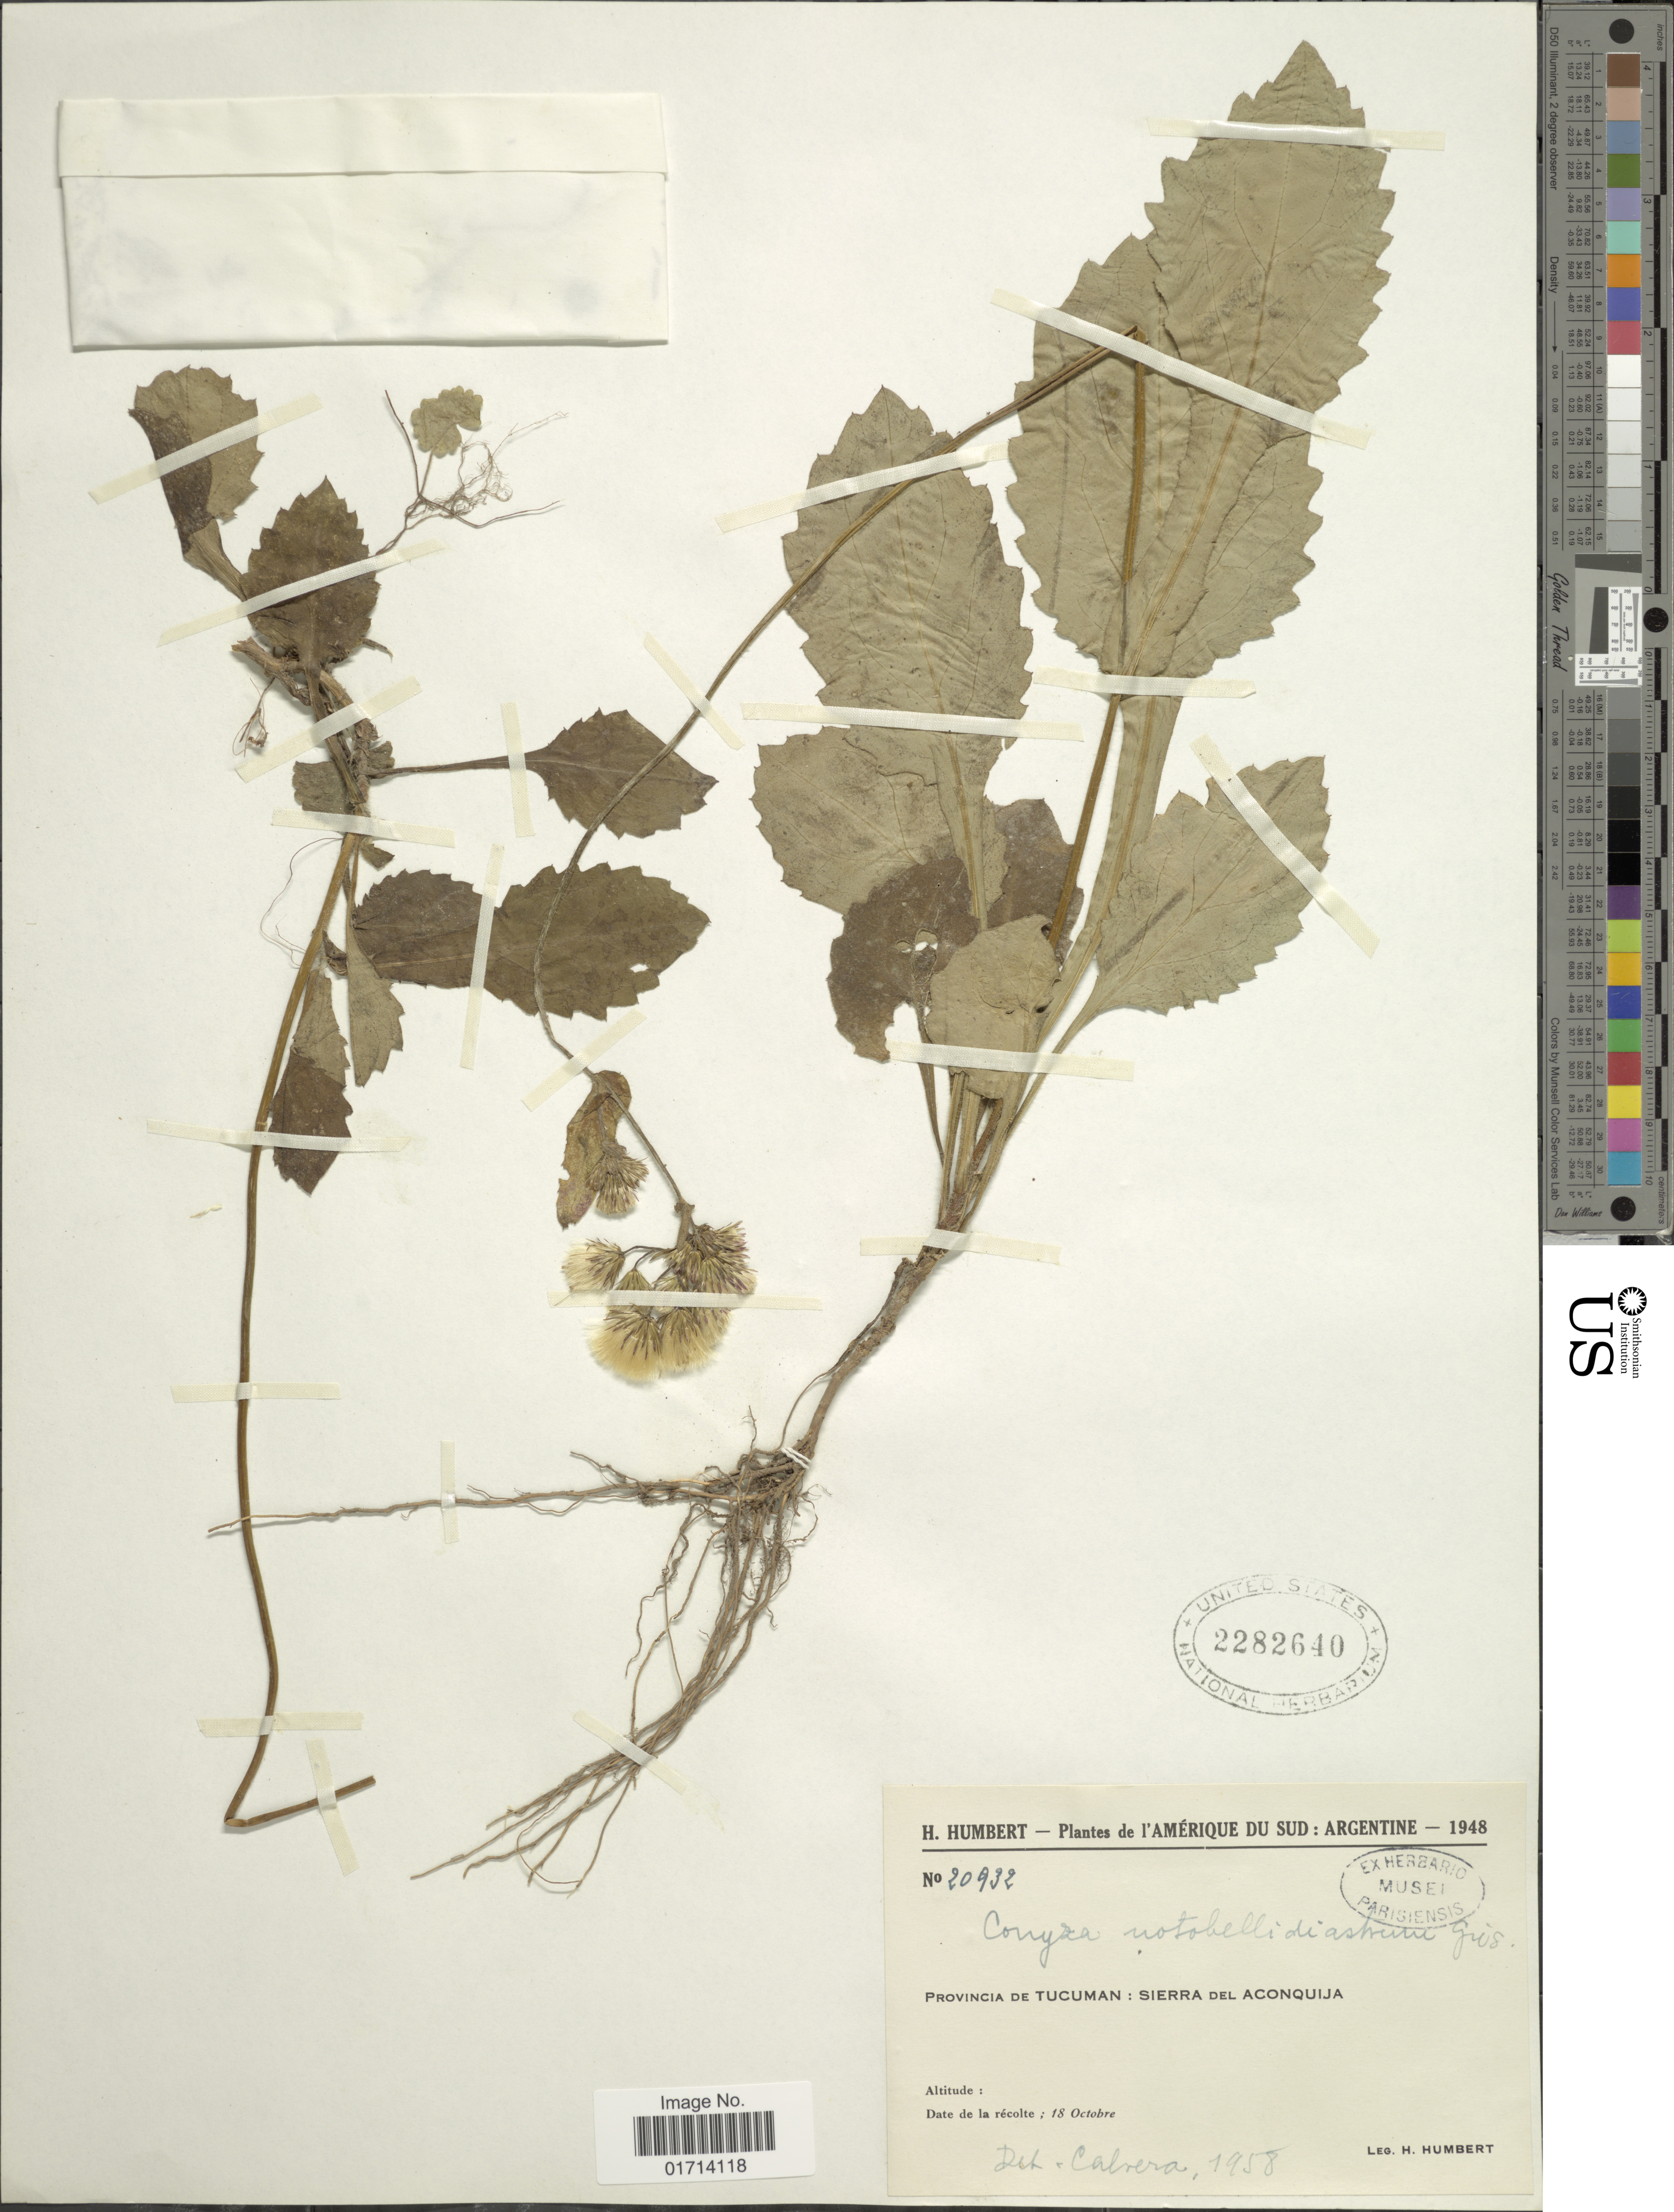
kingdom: Plantae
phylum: Tracheophyta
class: Magnoliopsida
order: Asterales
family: Asteraceae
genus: Podocoma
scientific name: Podocoma notobellidiastrum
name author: (Griseb.) G.L. Nesom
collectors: H. Humbert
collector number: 20932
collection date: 1948-10-18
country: Argentina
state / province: Tucuman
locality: Sierra Del Aconquija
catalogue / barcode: US 2282640